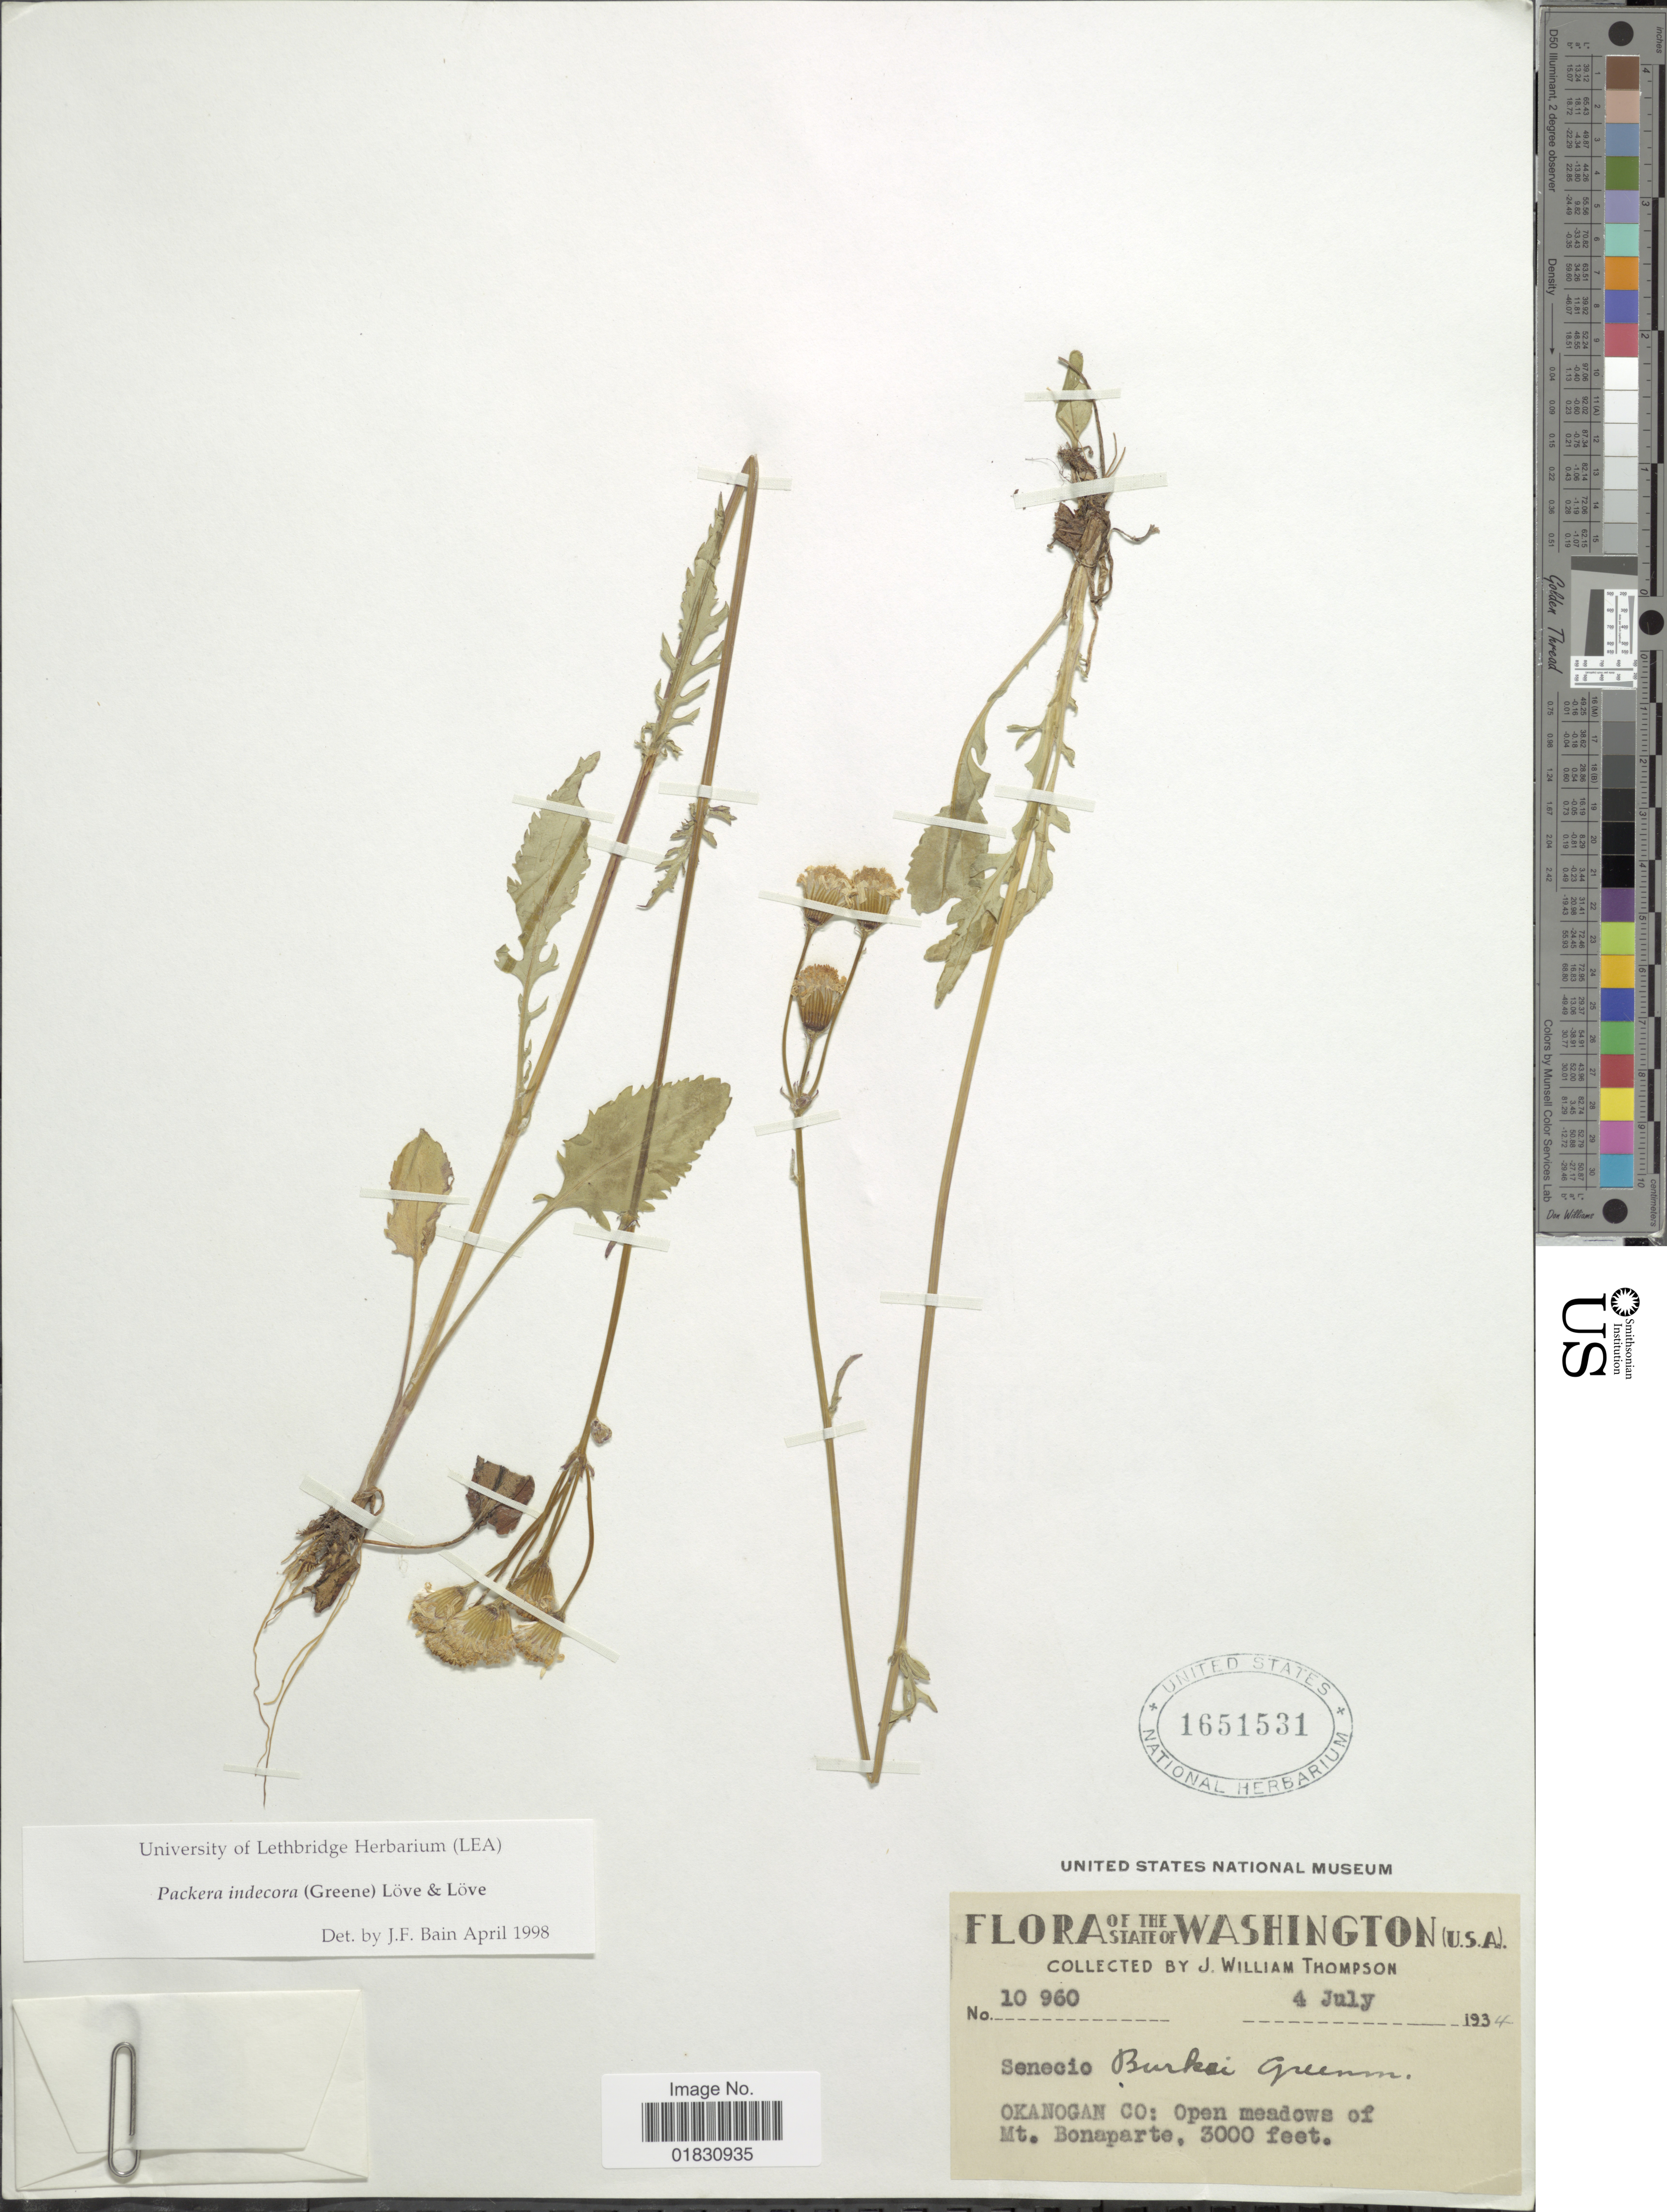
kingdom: Plantae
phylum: Tracheophyta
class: Magnoliopsida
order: Asterales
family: Asteraceae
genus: Packera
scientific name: Packera indecora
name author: (Greene) Á. Löve & D. Löve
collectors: J. W. Thompson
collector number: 10960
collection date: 1934-07-04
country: United States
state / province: Washington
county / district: Okanogan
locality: The State of Washington, Okanogan Co: Open meadows of Mt. Bonaparte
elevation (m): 914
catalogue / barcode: US 1651531